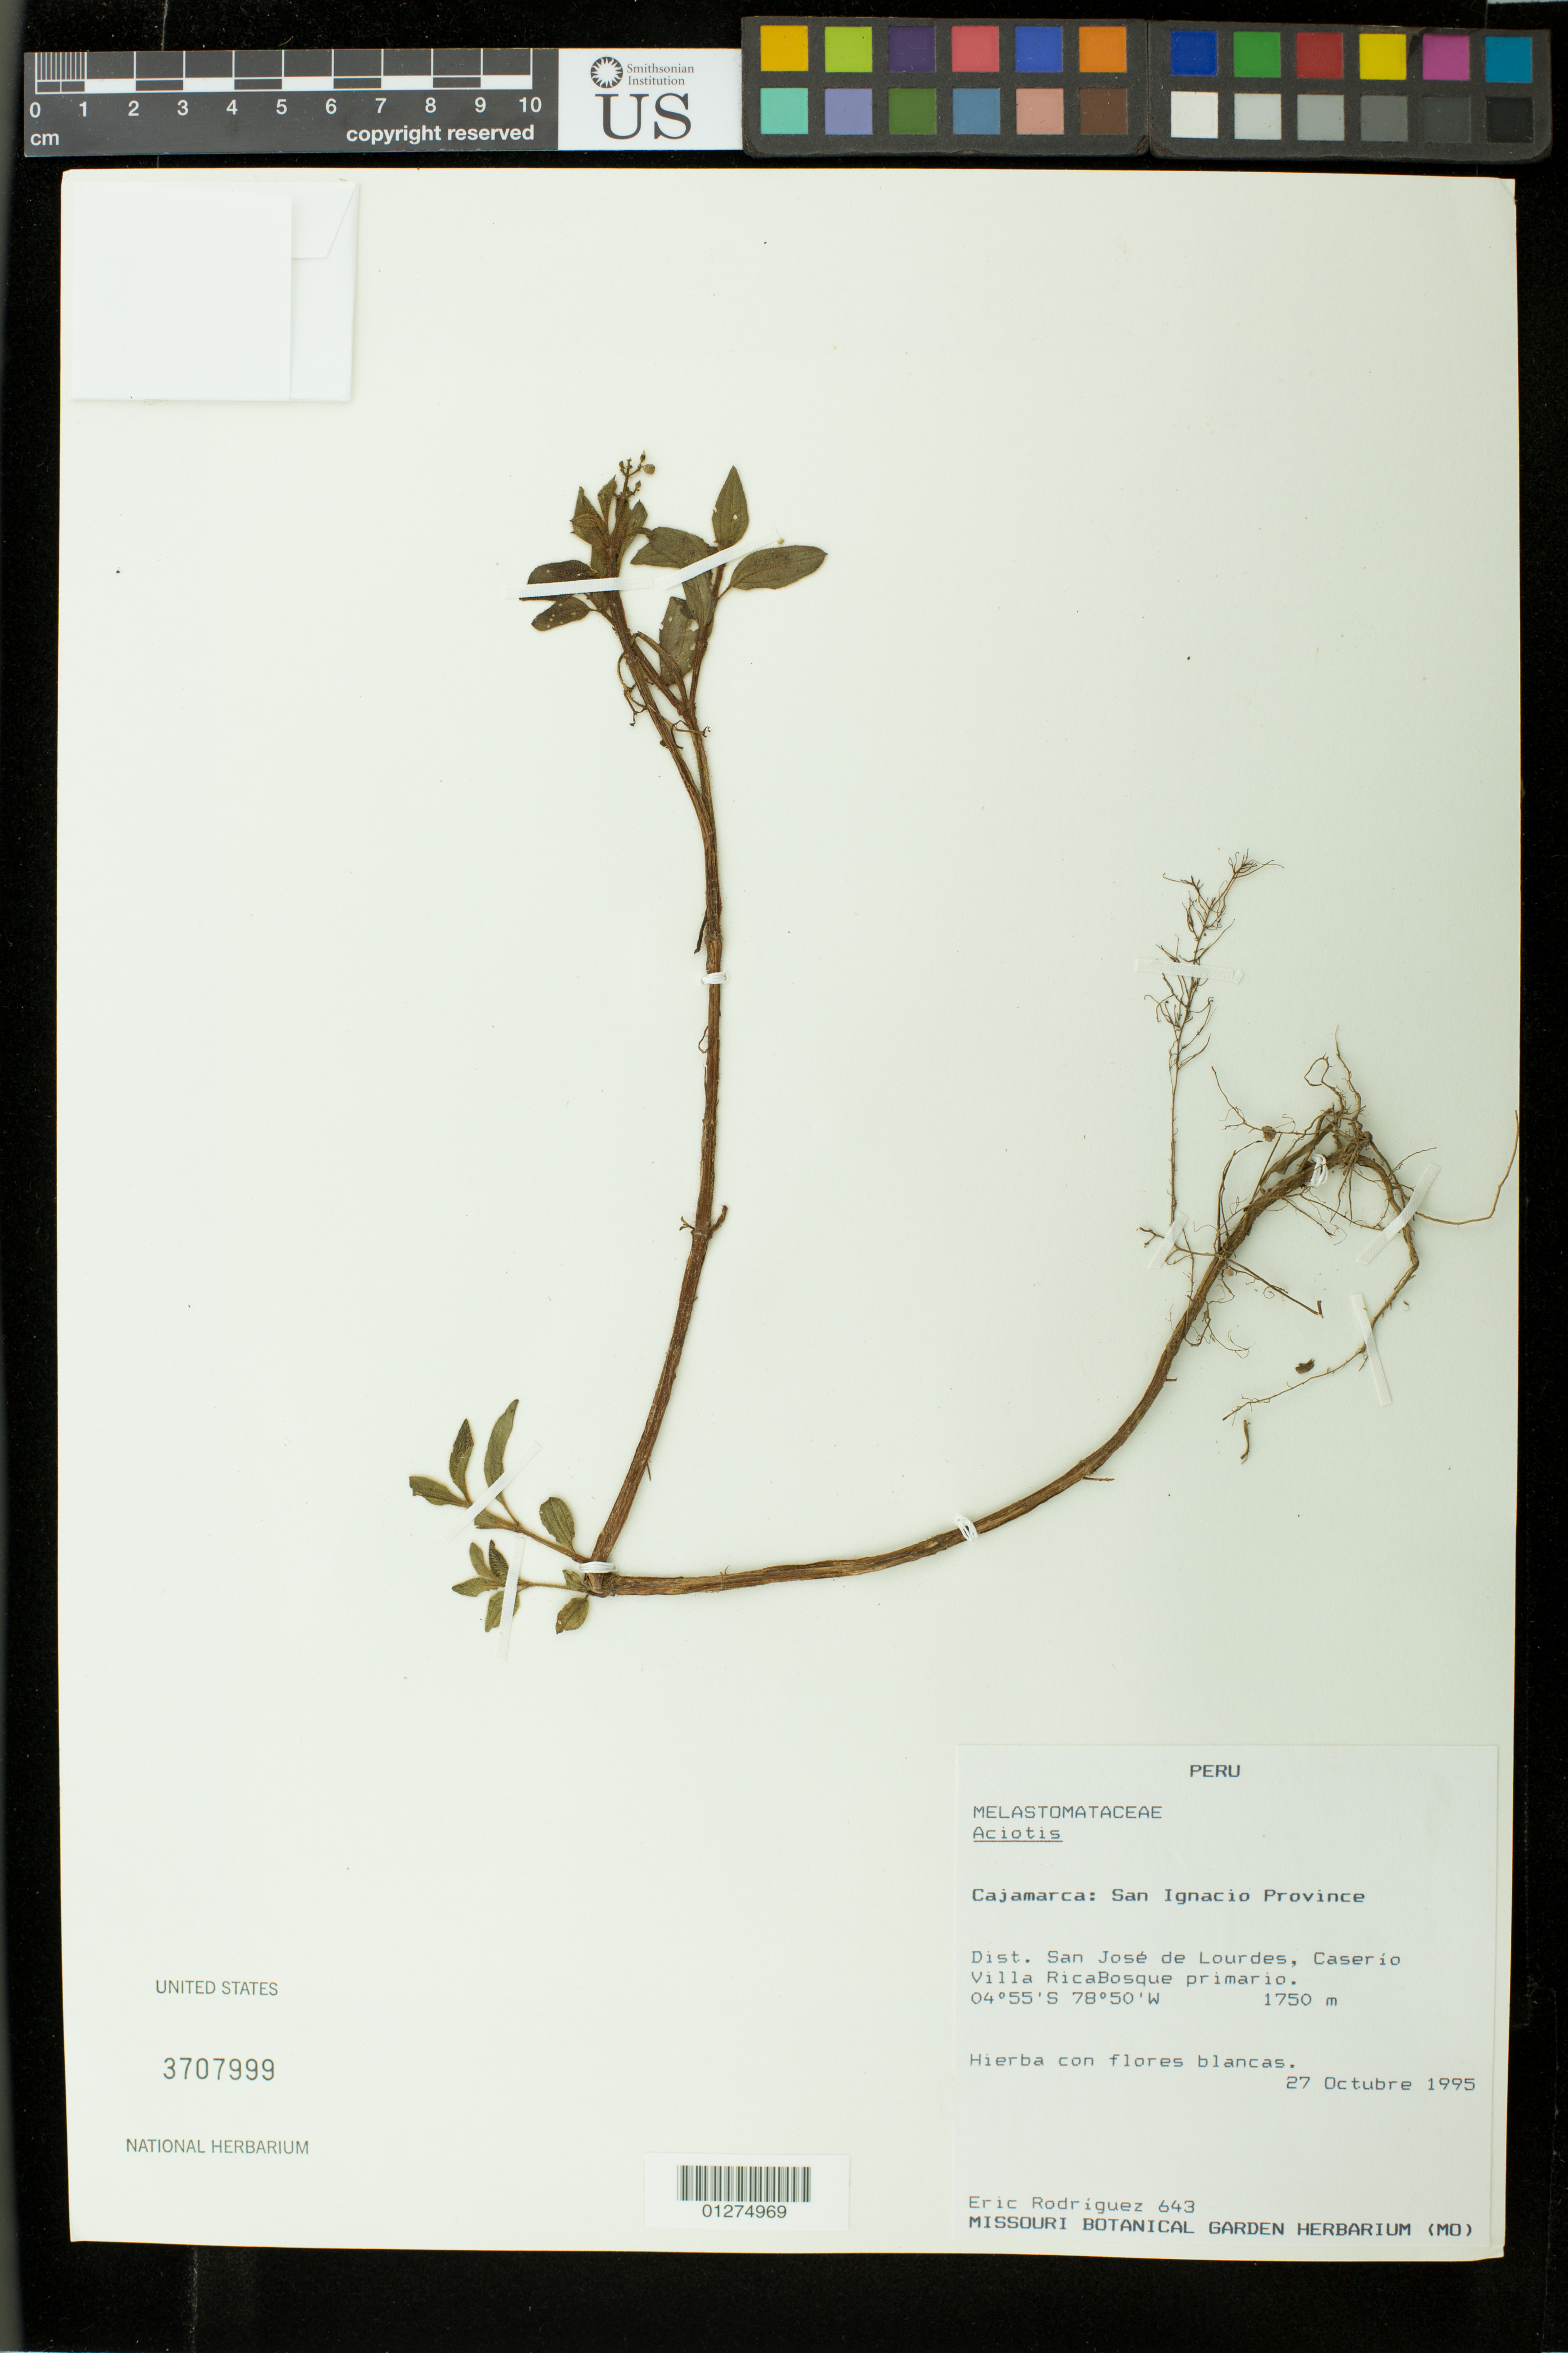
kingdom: Plantae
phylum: Tracheophyta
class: Magnoliopsida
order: Myrtales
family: Melastomataceae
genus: Aciotis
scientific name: Aciotis acuminifolia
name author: (Mart. ex DC.) Triana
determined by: Nunes da Silva, Diego, (RB), Jardim Botanico do Rio de Janeiro - Herbario (BRAZIL)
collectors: E. Rodriguez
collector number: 643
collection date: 1995-10-27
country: Peru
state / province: Cajamarca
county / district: San Ignacio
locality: Dist. San Jose de Lourdes, Caserio Villa Rica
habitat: bosque primario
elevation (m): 1750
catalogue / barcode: US 3707999